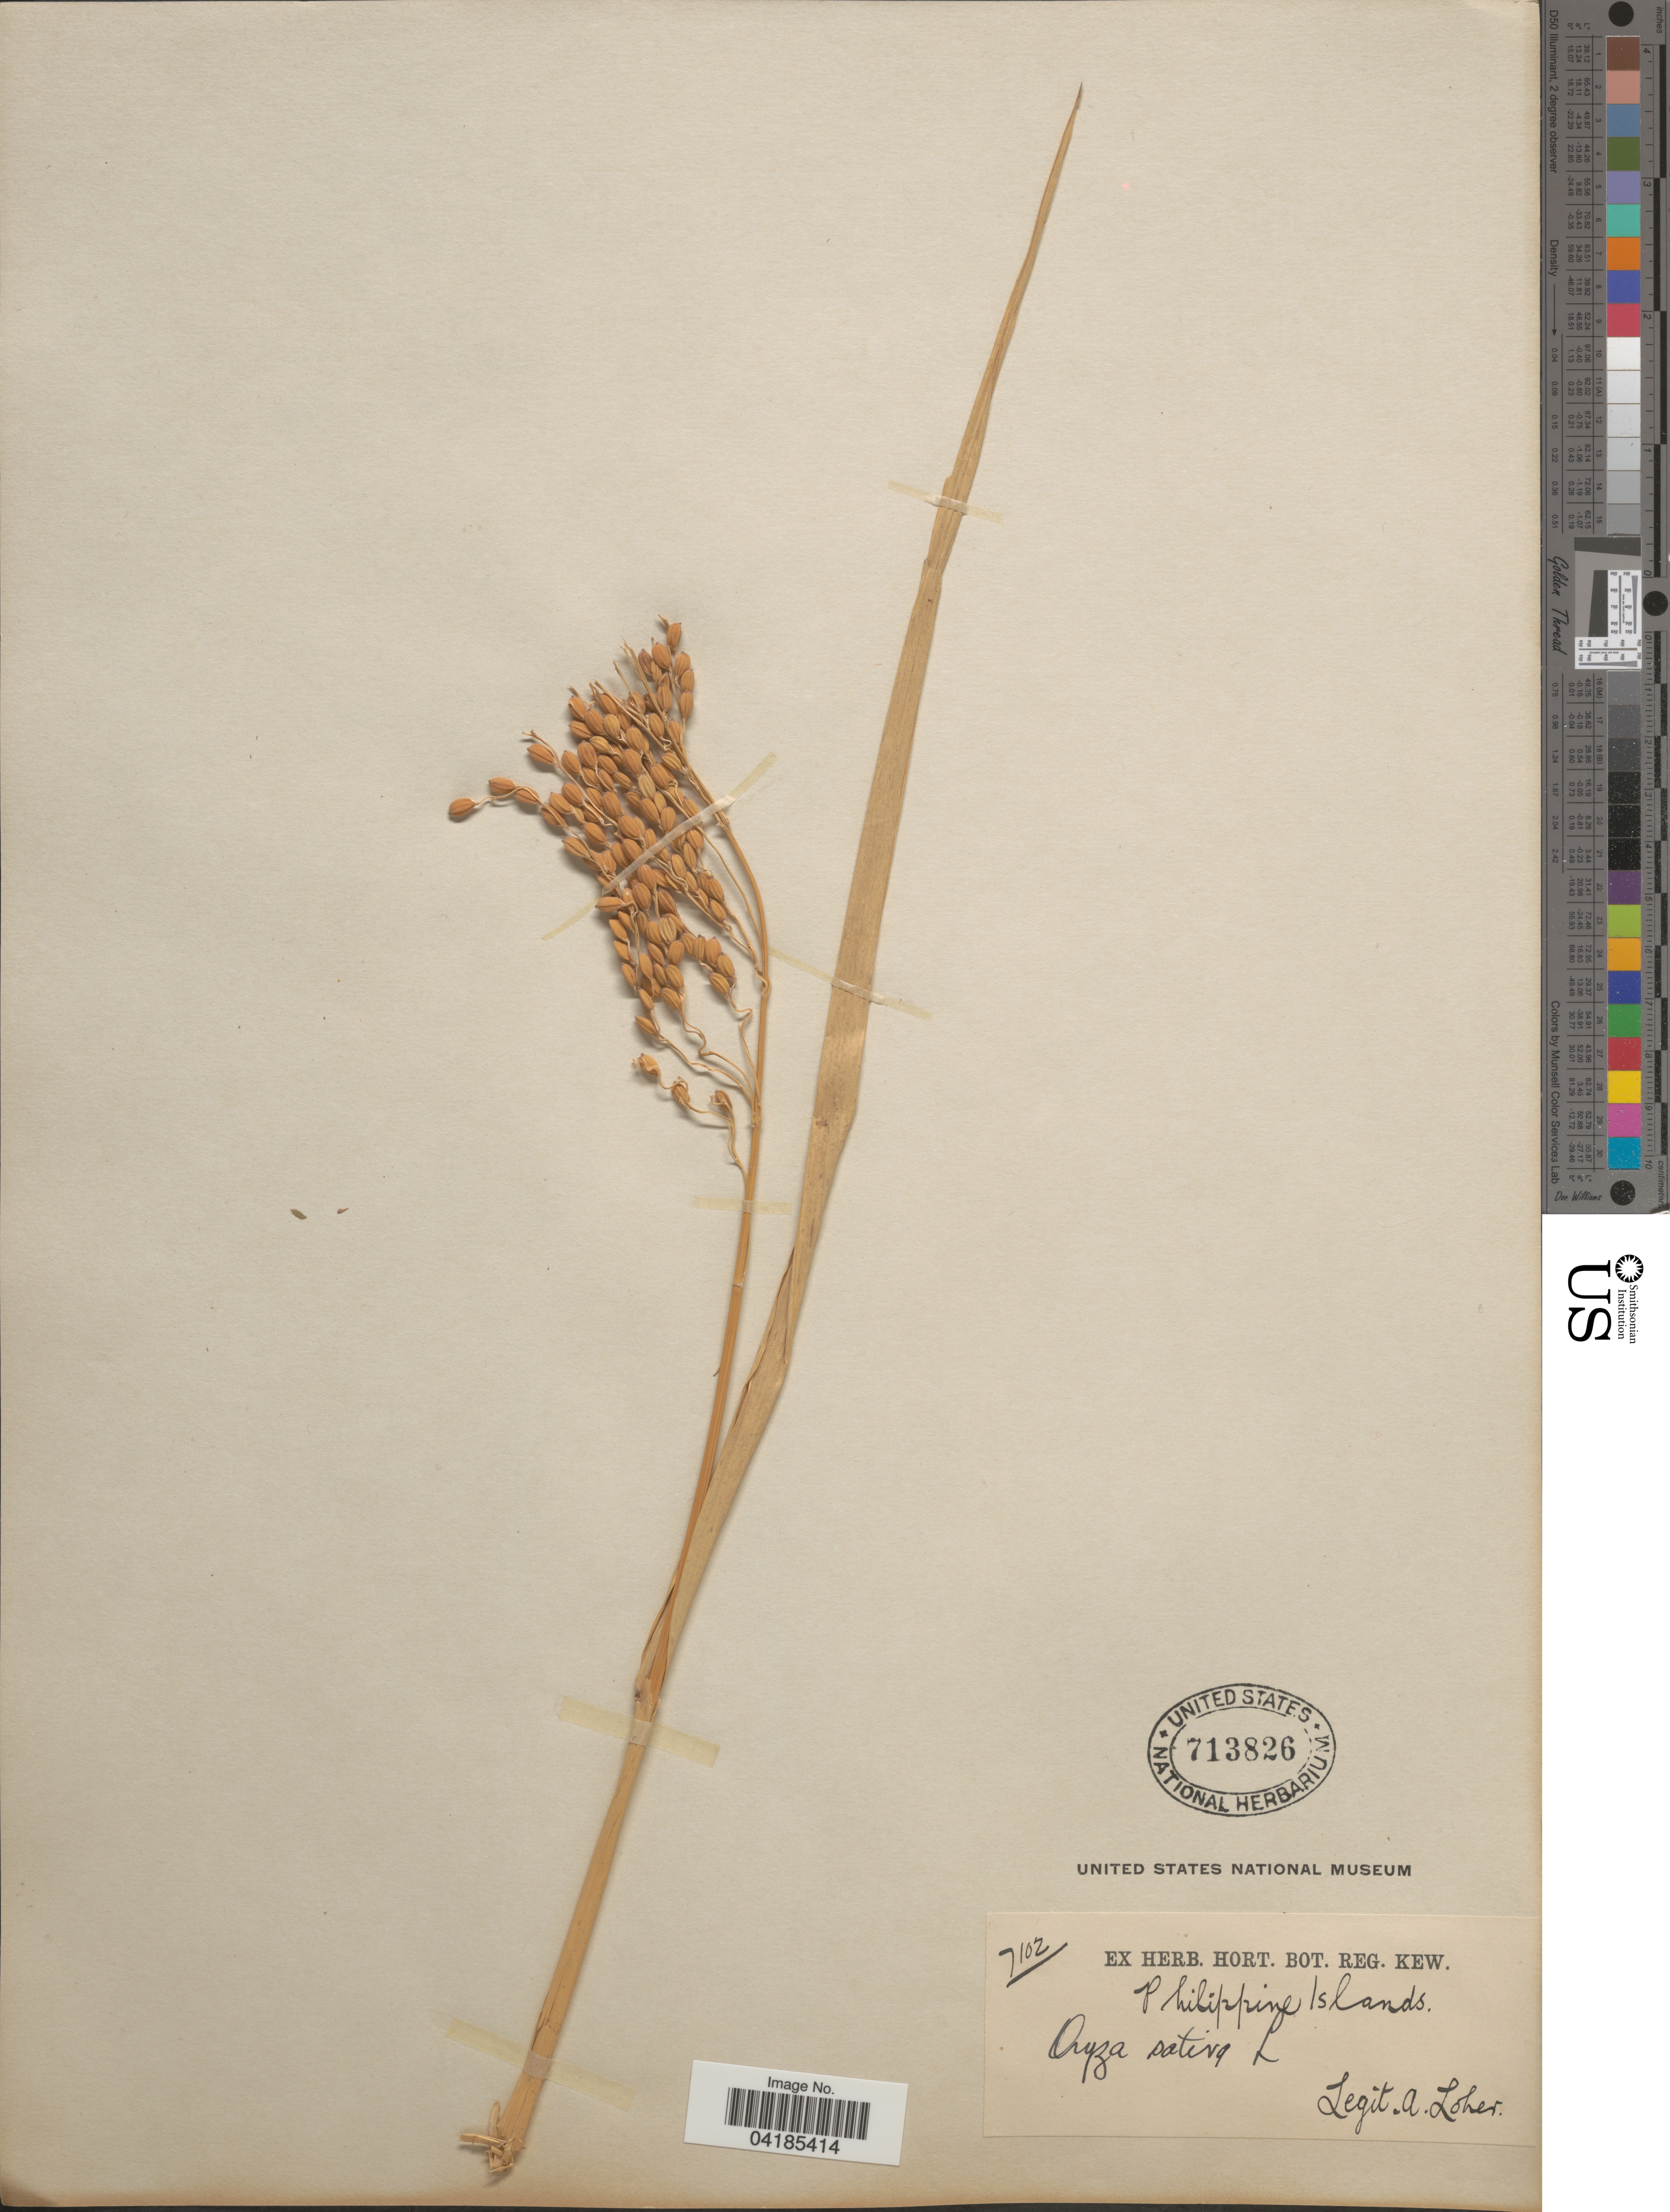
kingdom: Plantae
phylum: Tracheophyta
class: Liliopsida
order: Poales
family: Poaceae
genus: Oryza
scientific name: Oryza sativa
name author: L.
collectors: A. Loher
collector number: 7102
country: Philippines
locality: Philippine Islands.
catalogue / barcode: US 713826